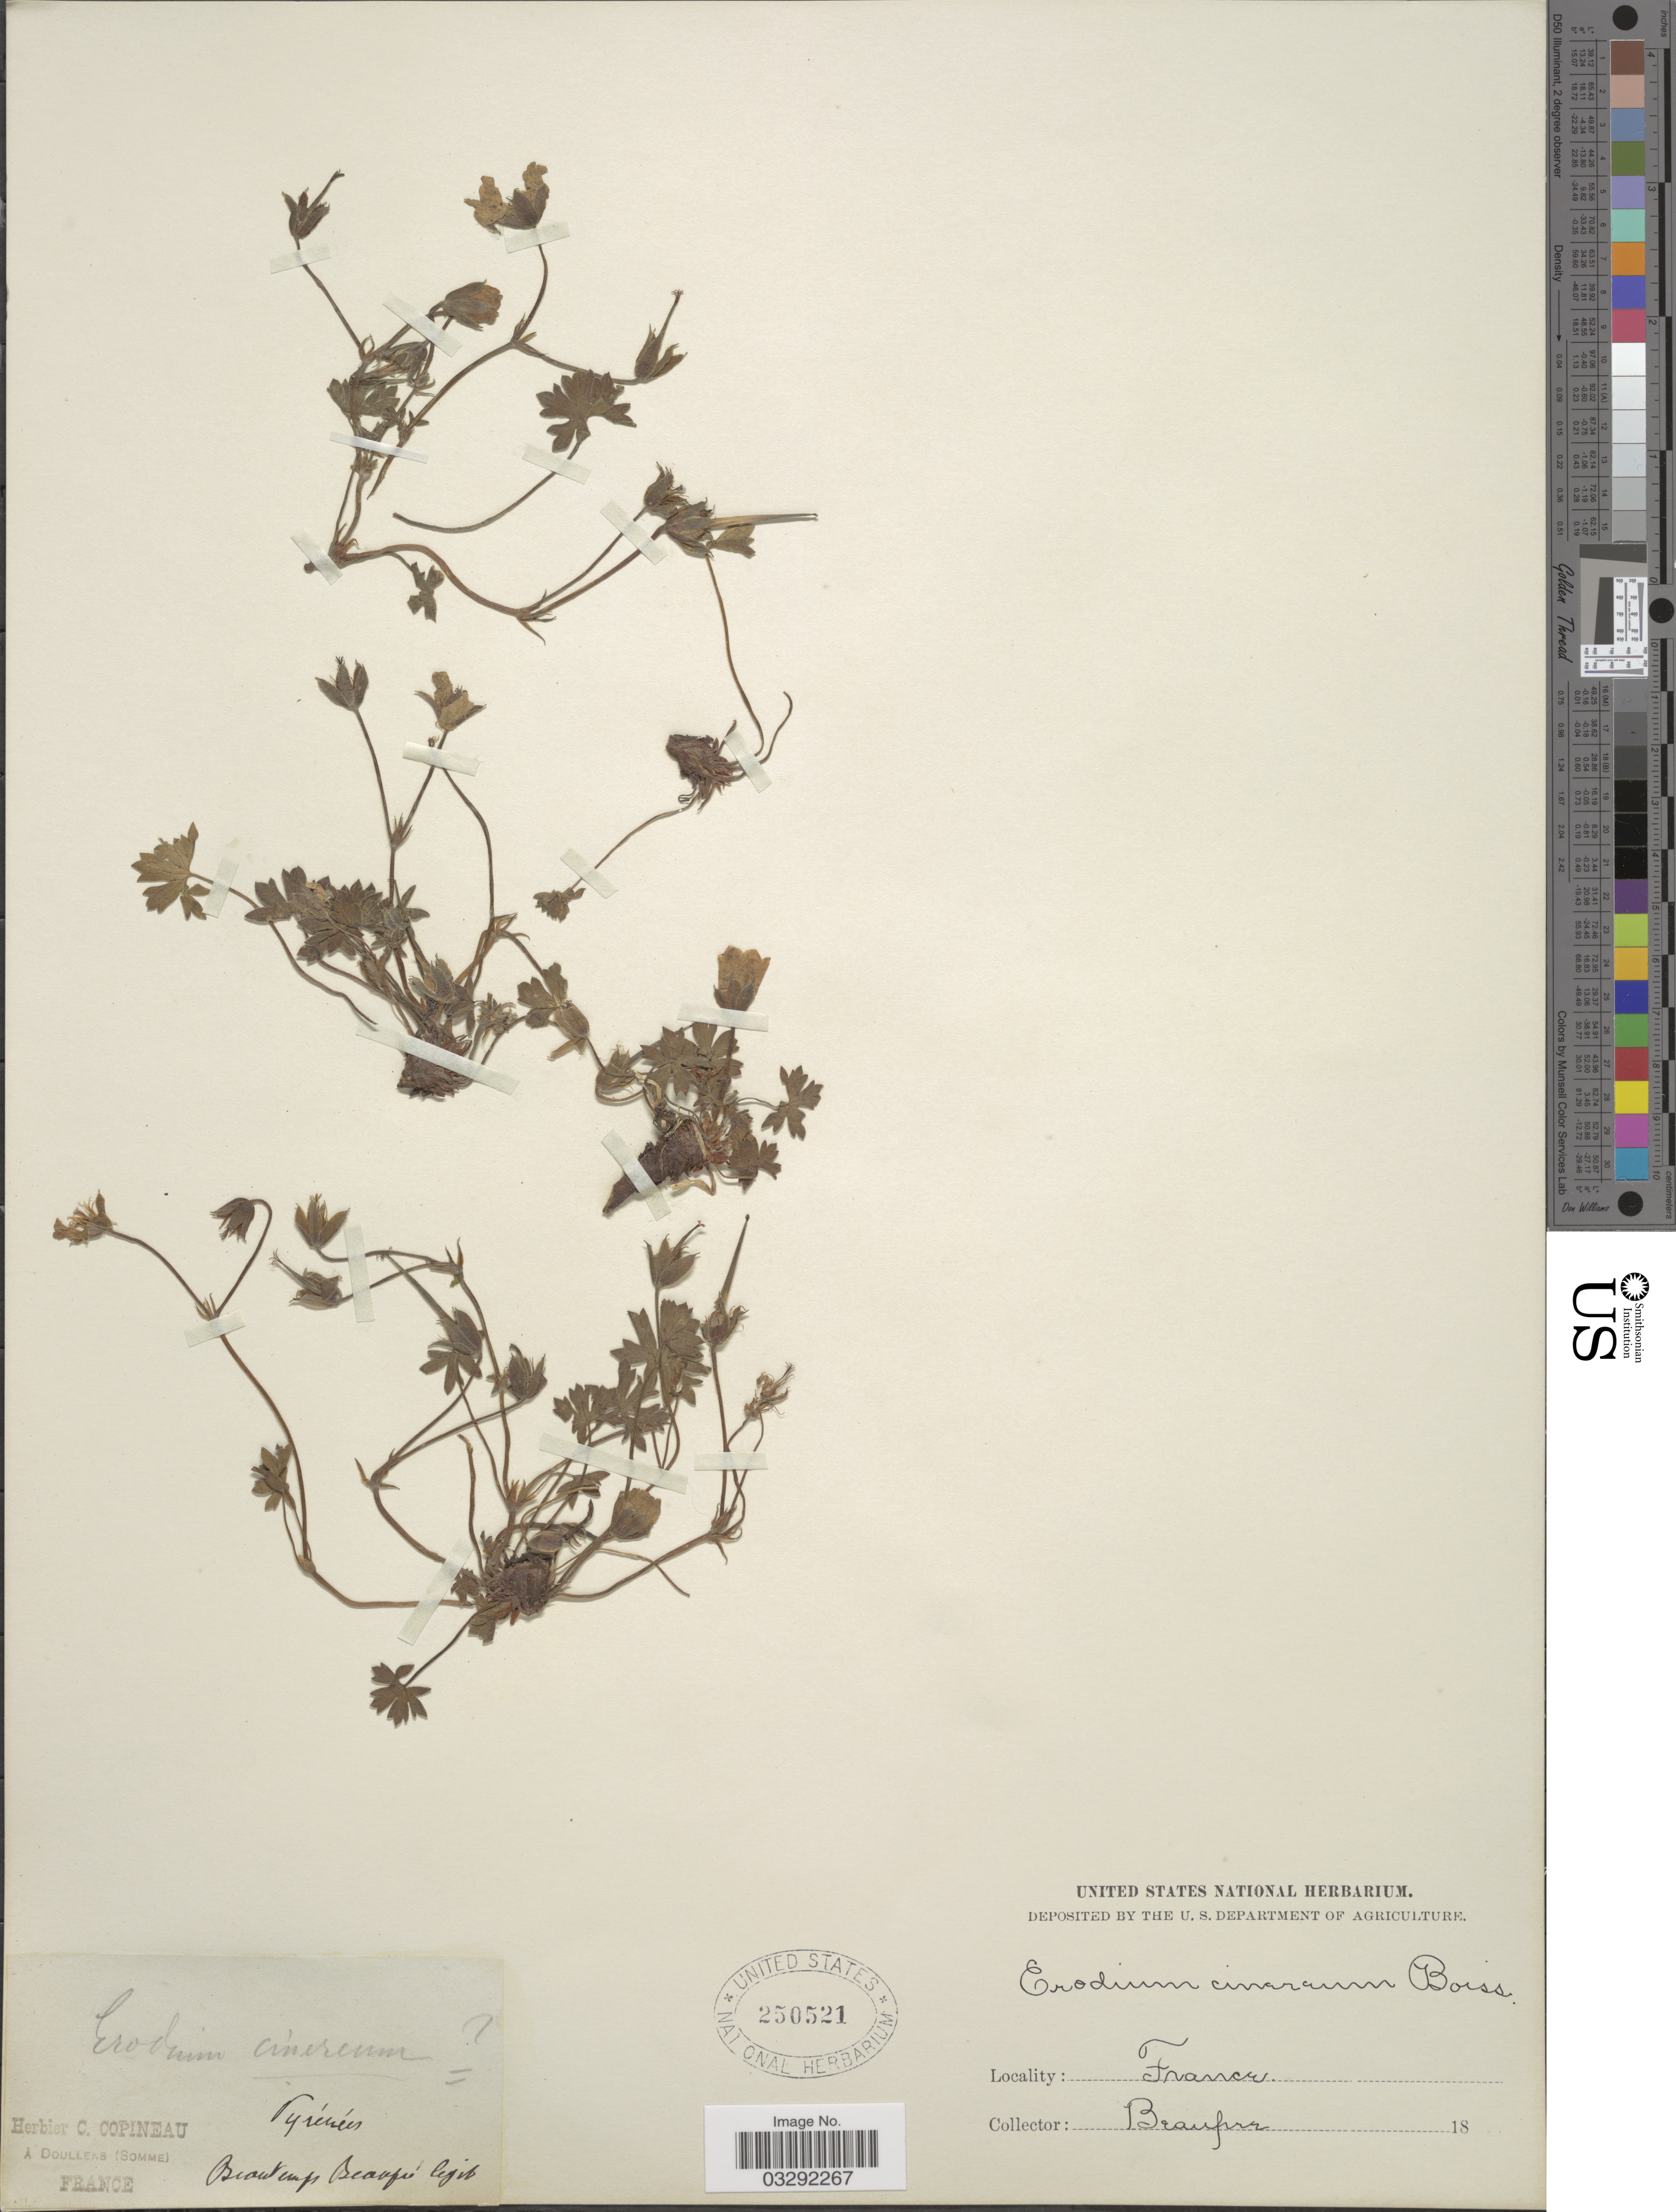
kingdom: Plantae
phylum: Tracheophyta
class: Magnoliopsida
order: Geraniales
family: Geraniaceae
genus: Erodium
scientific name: Erodium cinereum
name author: Boiss. & Heldr.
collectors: Beautemps-Beaupré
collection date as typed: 18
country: France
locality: Pyrénées.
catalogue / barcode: US 250521